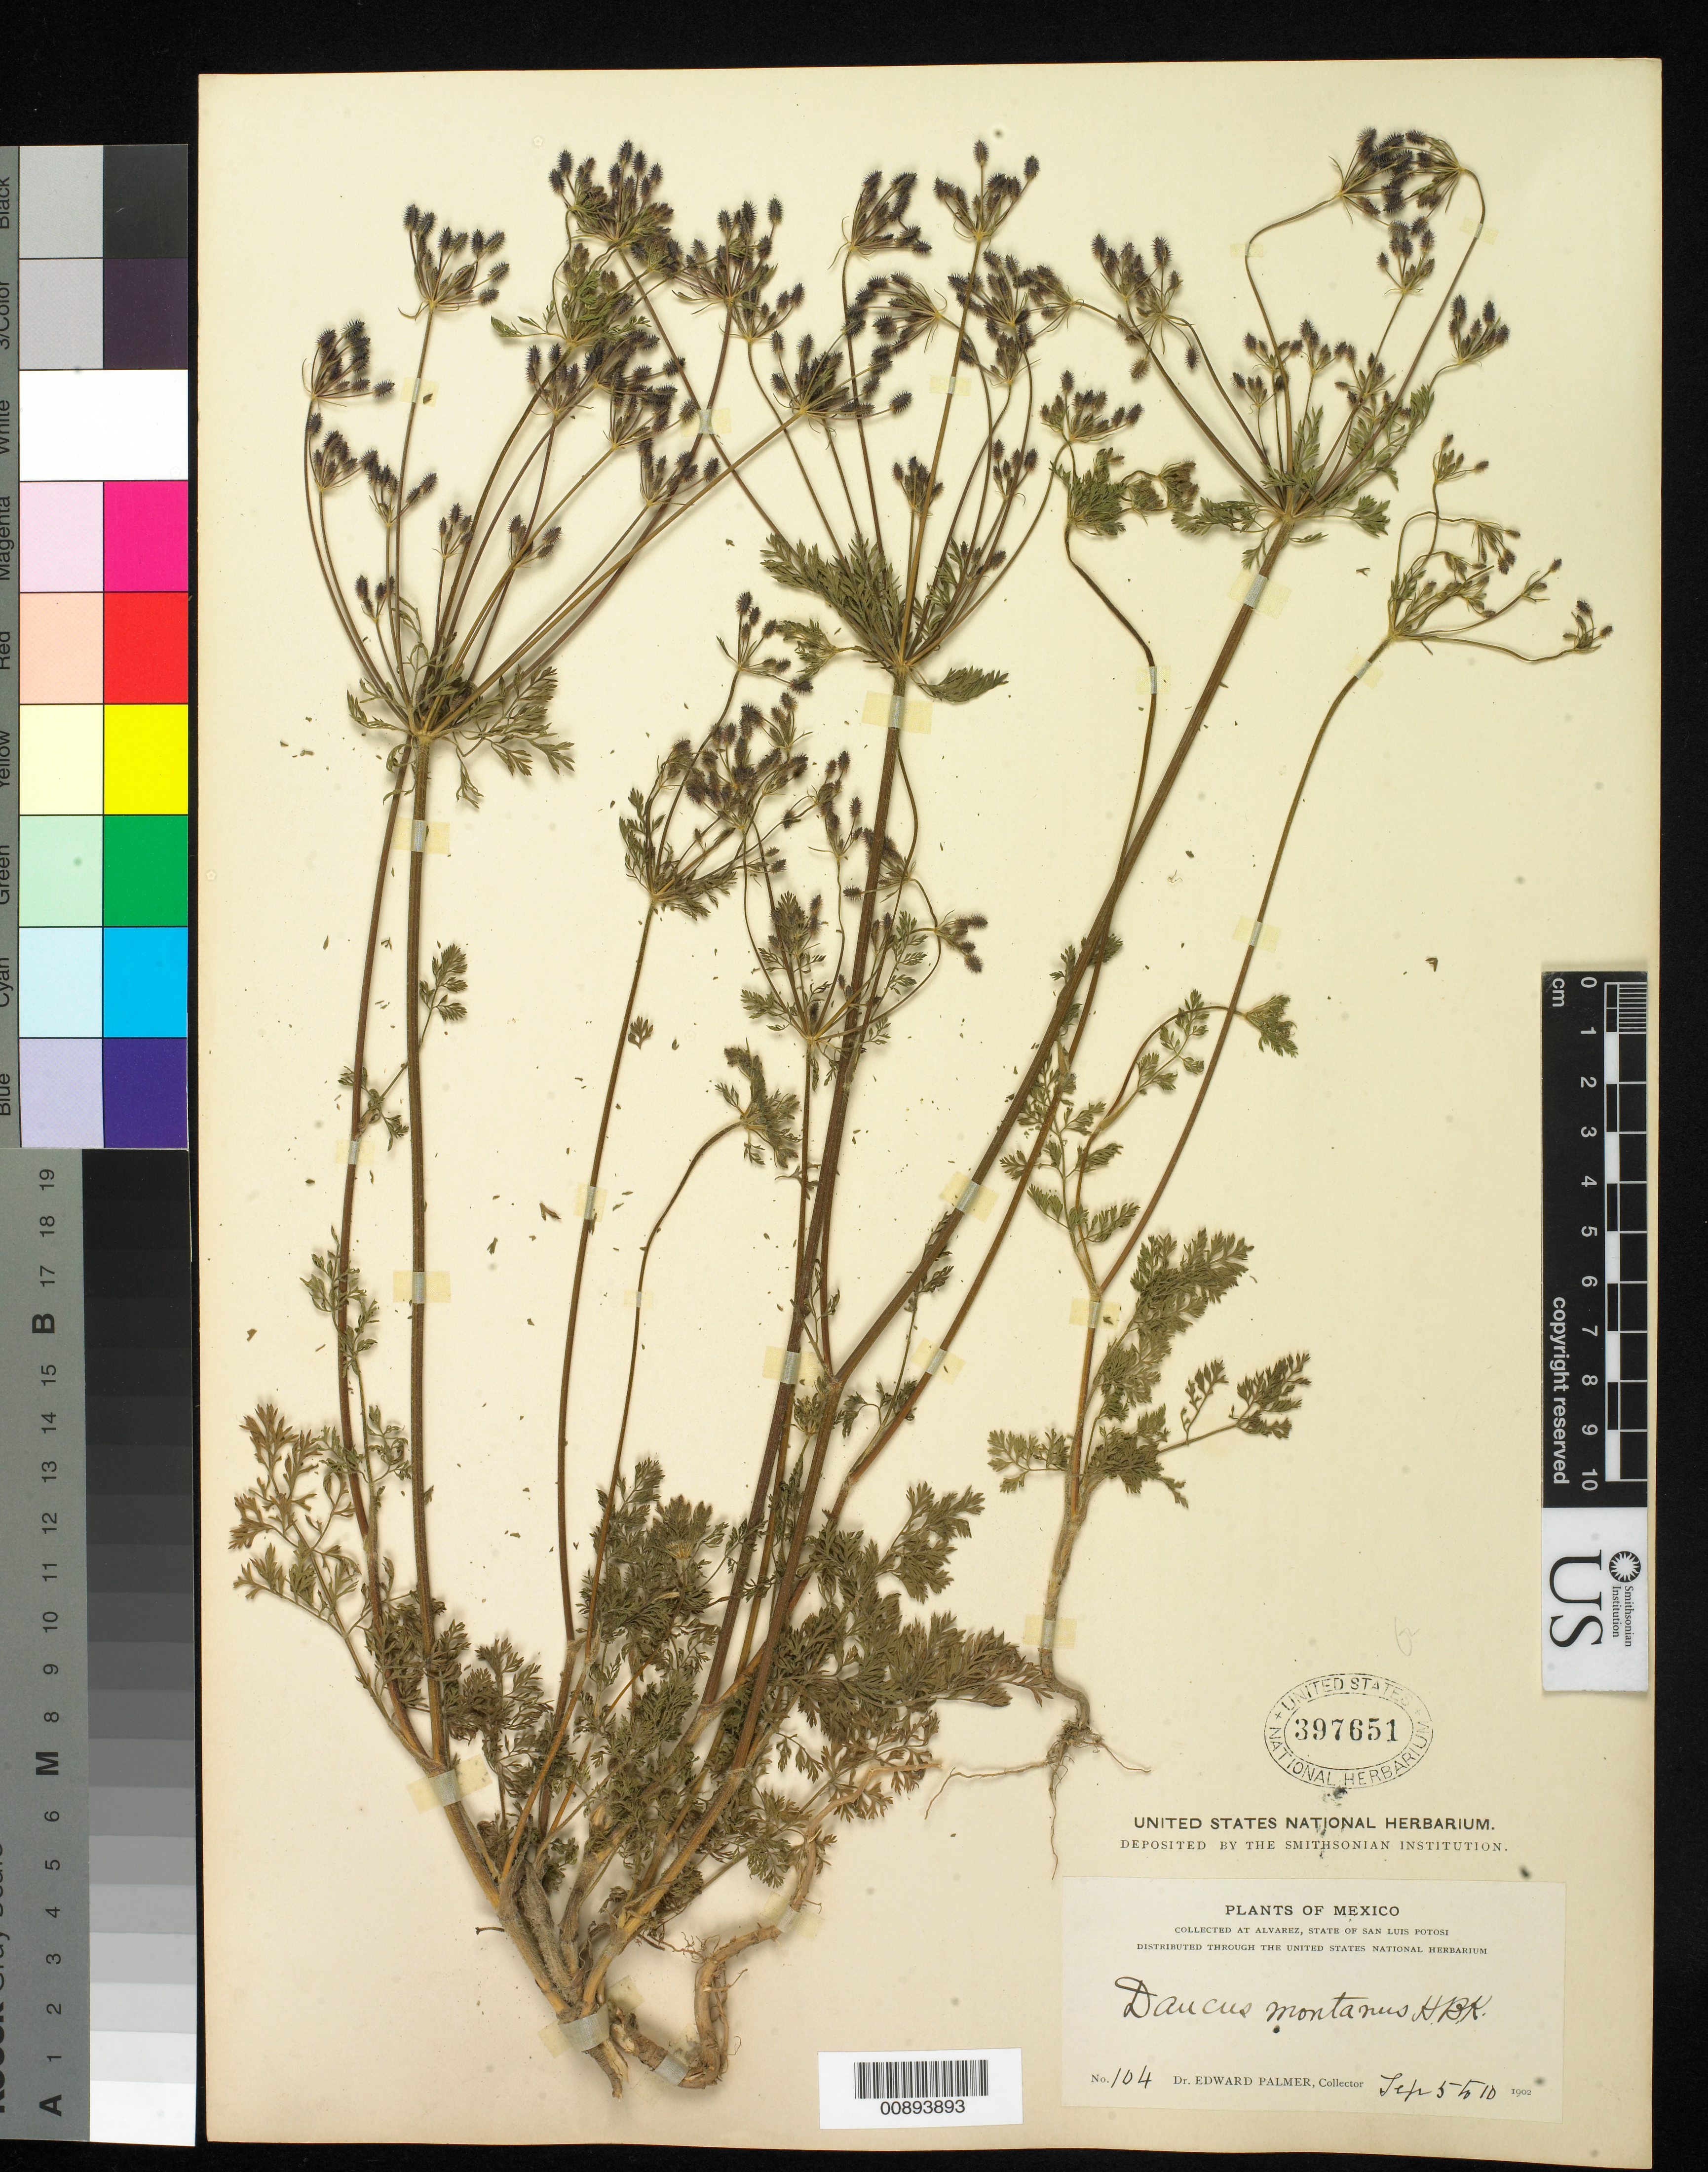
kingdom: Plantae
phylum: Tracheophyta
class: Magnoliopsida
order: Apiales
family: Apiaceae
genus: Daucus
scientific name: Daucus montanus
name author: Humb. & Bonpl. ex Spreng.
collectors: E. Palmer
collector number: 104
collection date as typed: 05 Sep 1902 to 10 Sep 1902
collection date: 1902-09-05/1902-09-10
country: Mexico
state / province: San Luis Potosí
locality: Alvarez, San Luis Potosí.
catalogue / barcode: US 397651